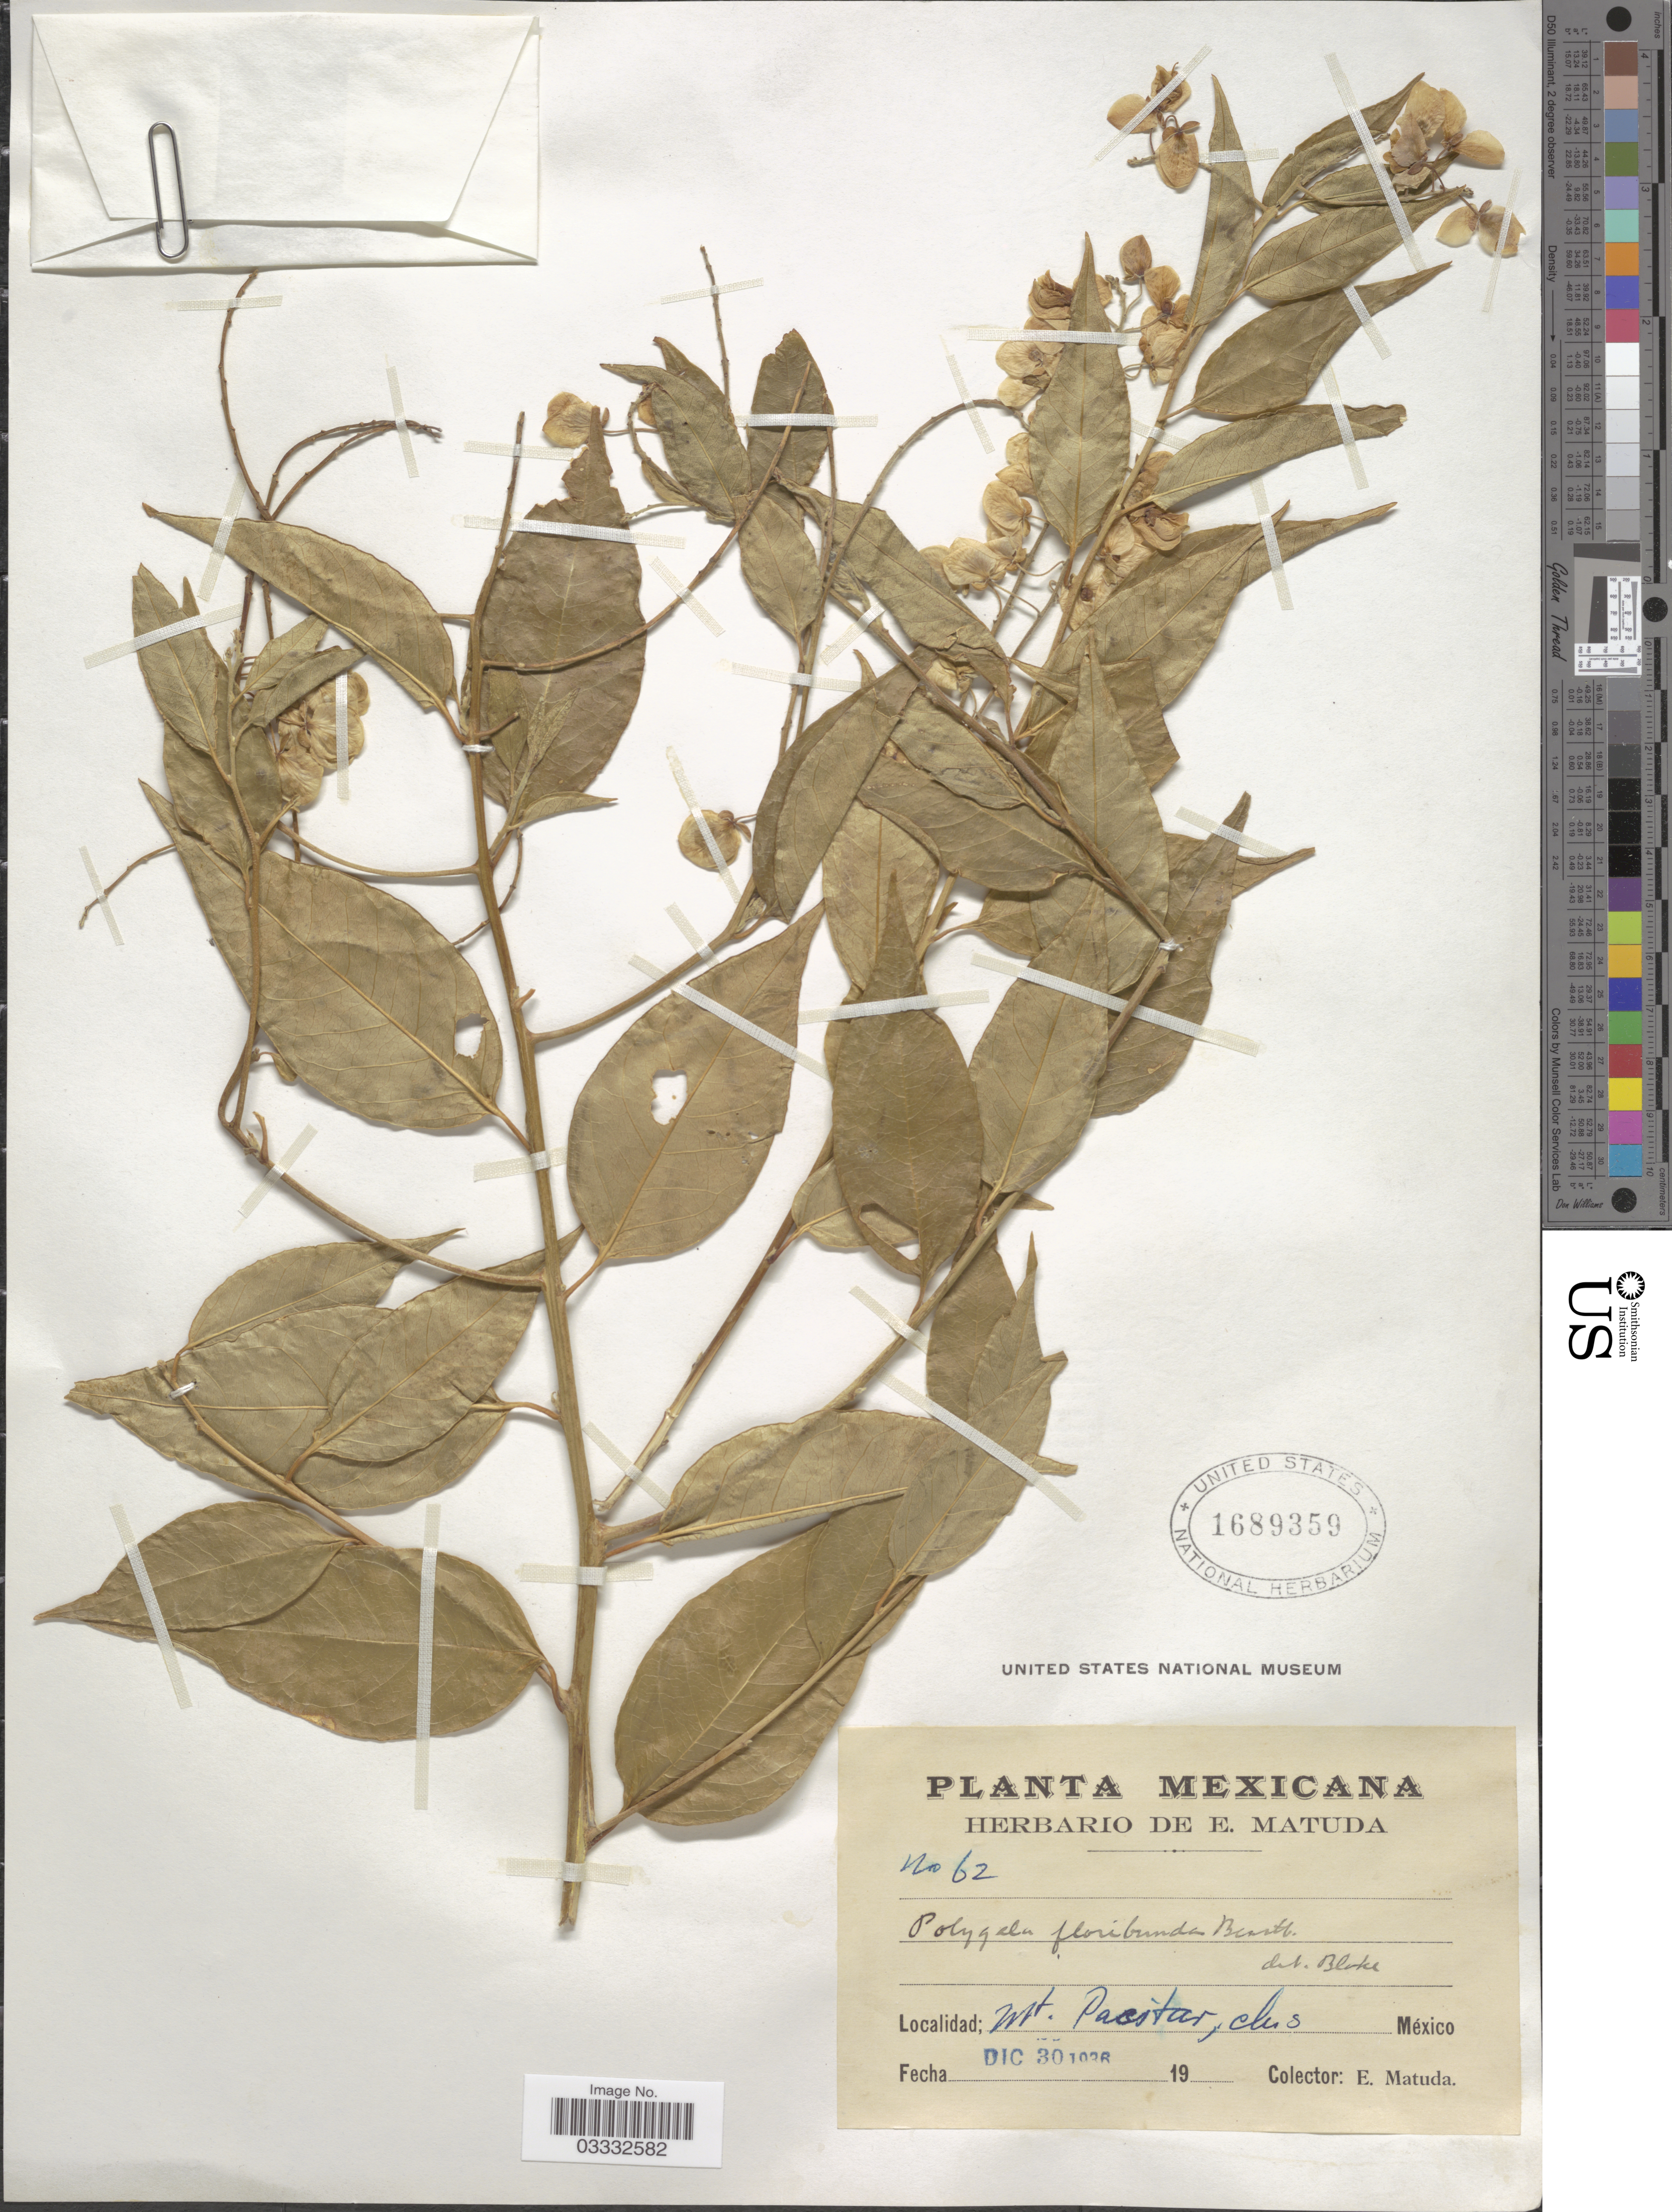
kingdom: Plantae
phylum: Tracheophyta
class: Magnoliopsida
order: Fabales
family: Polygalaceae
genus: Asemeia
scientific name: Asemeia floribunda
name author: (Benth.) J.F.B. Pastore & J.R. Abbott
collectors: E. Matuda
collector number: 62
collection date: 1936-12-30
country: Mexico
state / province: Chiapas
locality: Mt. Pasitar.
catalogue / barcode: US 1689359